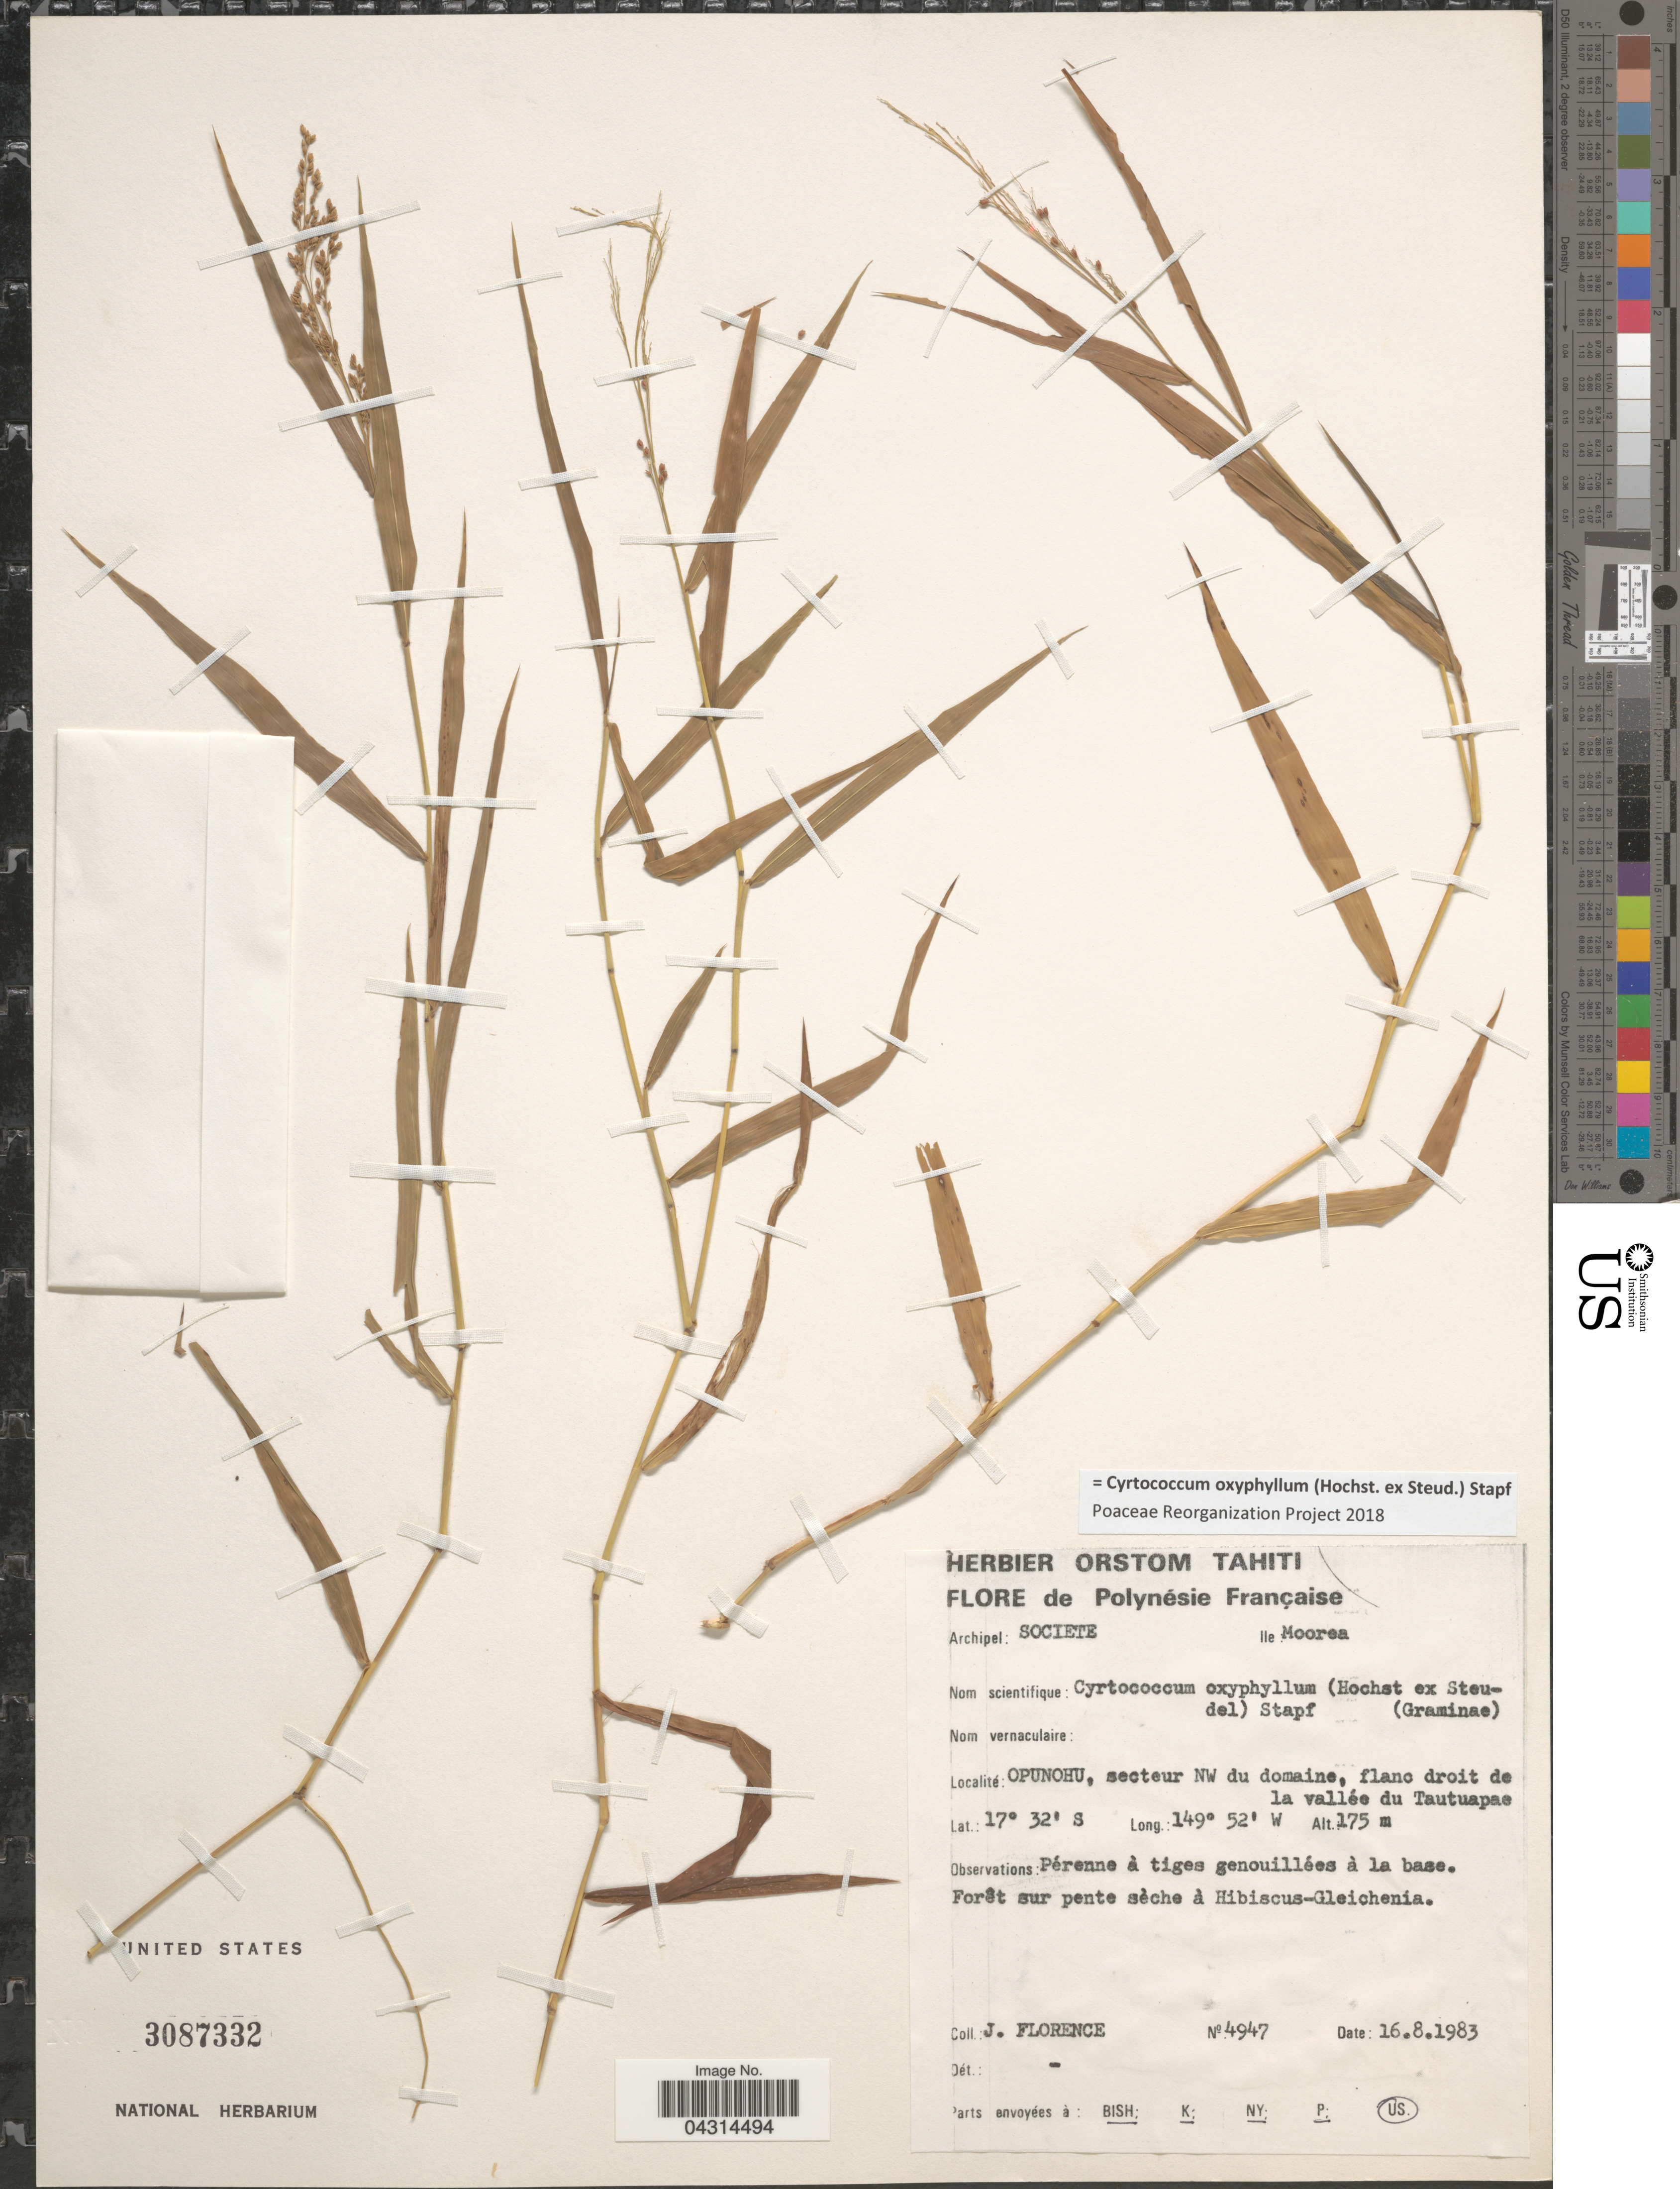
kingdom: Plantae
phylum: Tracheophyta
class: Liliopsida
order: Poales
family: Poaceae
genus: Cyrtococcum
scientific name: Cyrtococcum oxyphyllum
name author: (Steud.) Stapf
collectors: J. Florence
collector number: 4947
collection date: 1983-08-16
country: French Polynesia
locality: Polynésie Française. Opunohu, secteur NW du dimaine, flano droit de la vallée du Tautuapae.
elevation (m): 175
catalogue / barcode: US 3087332